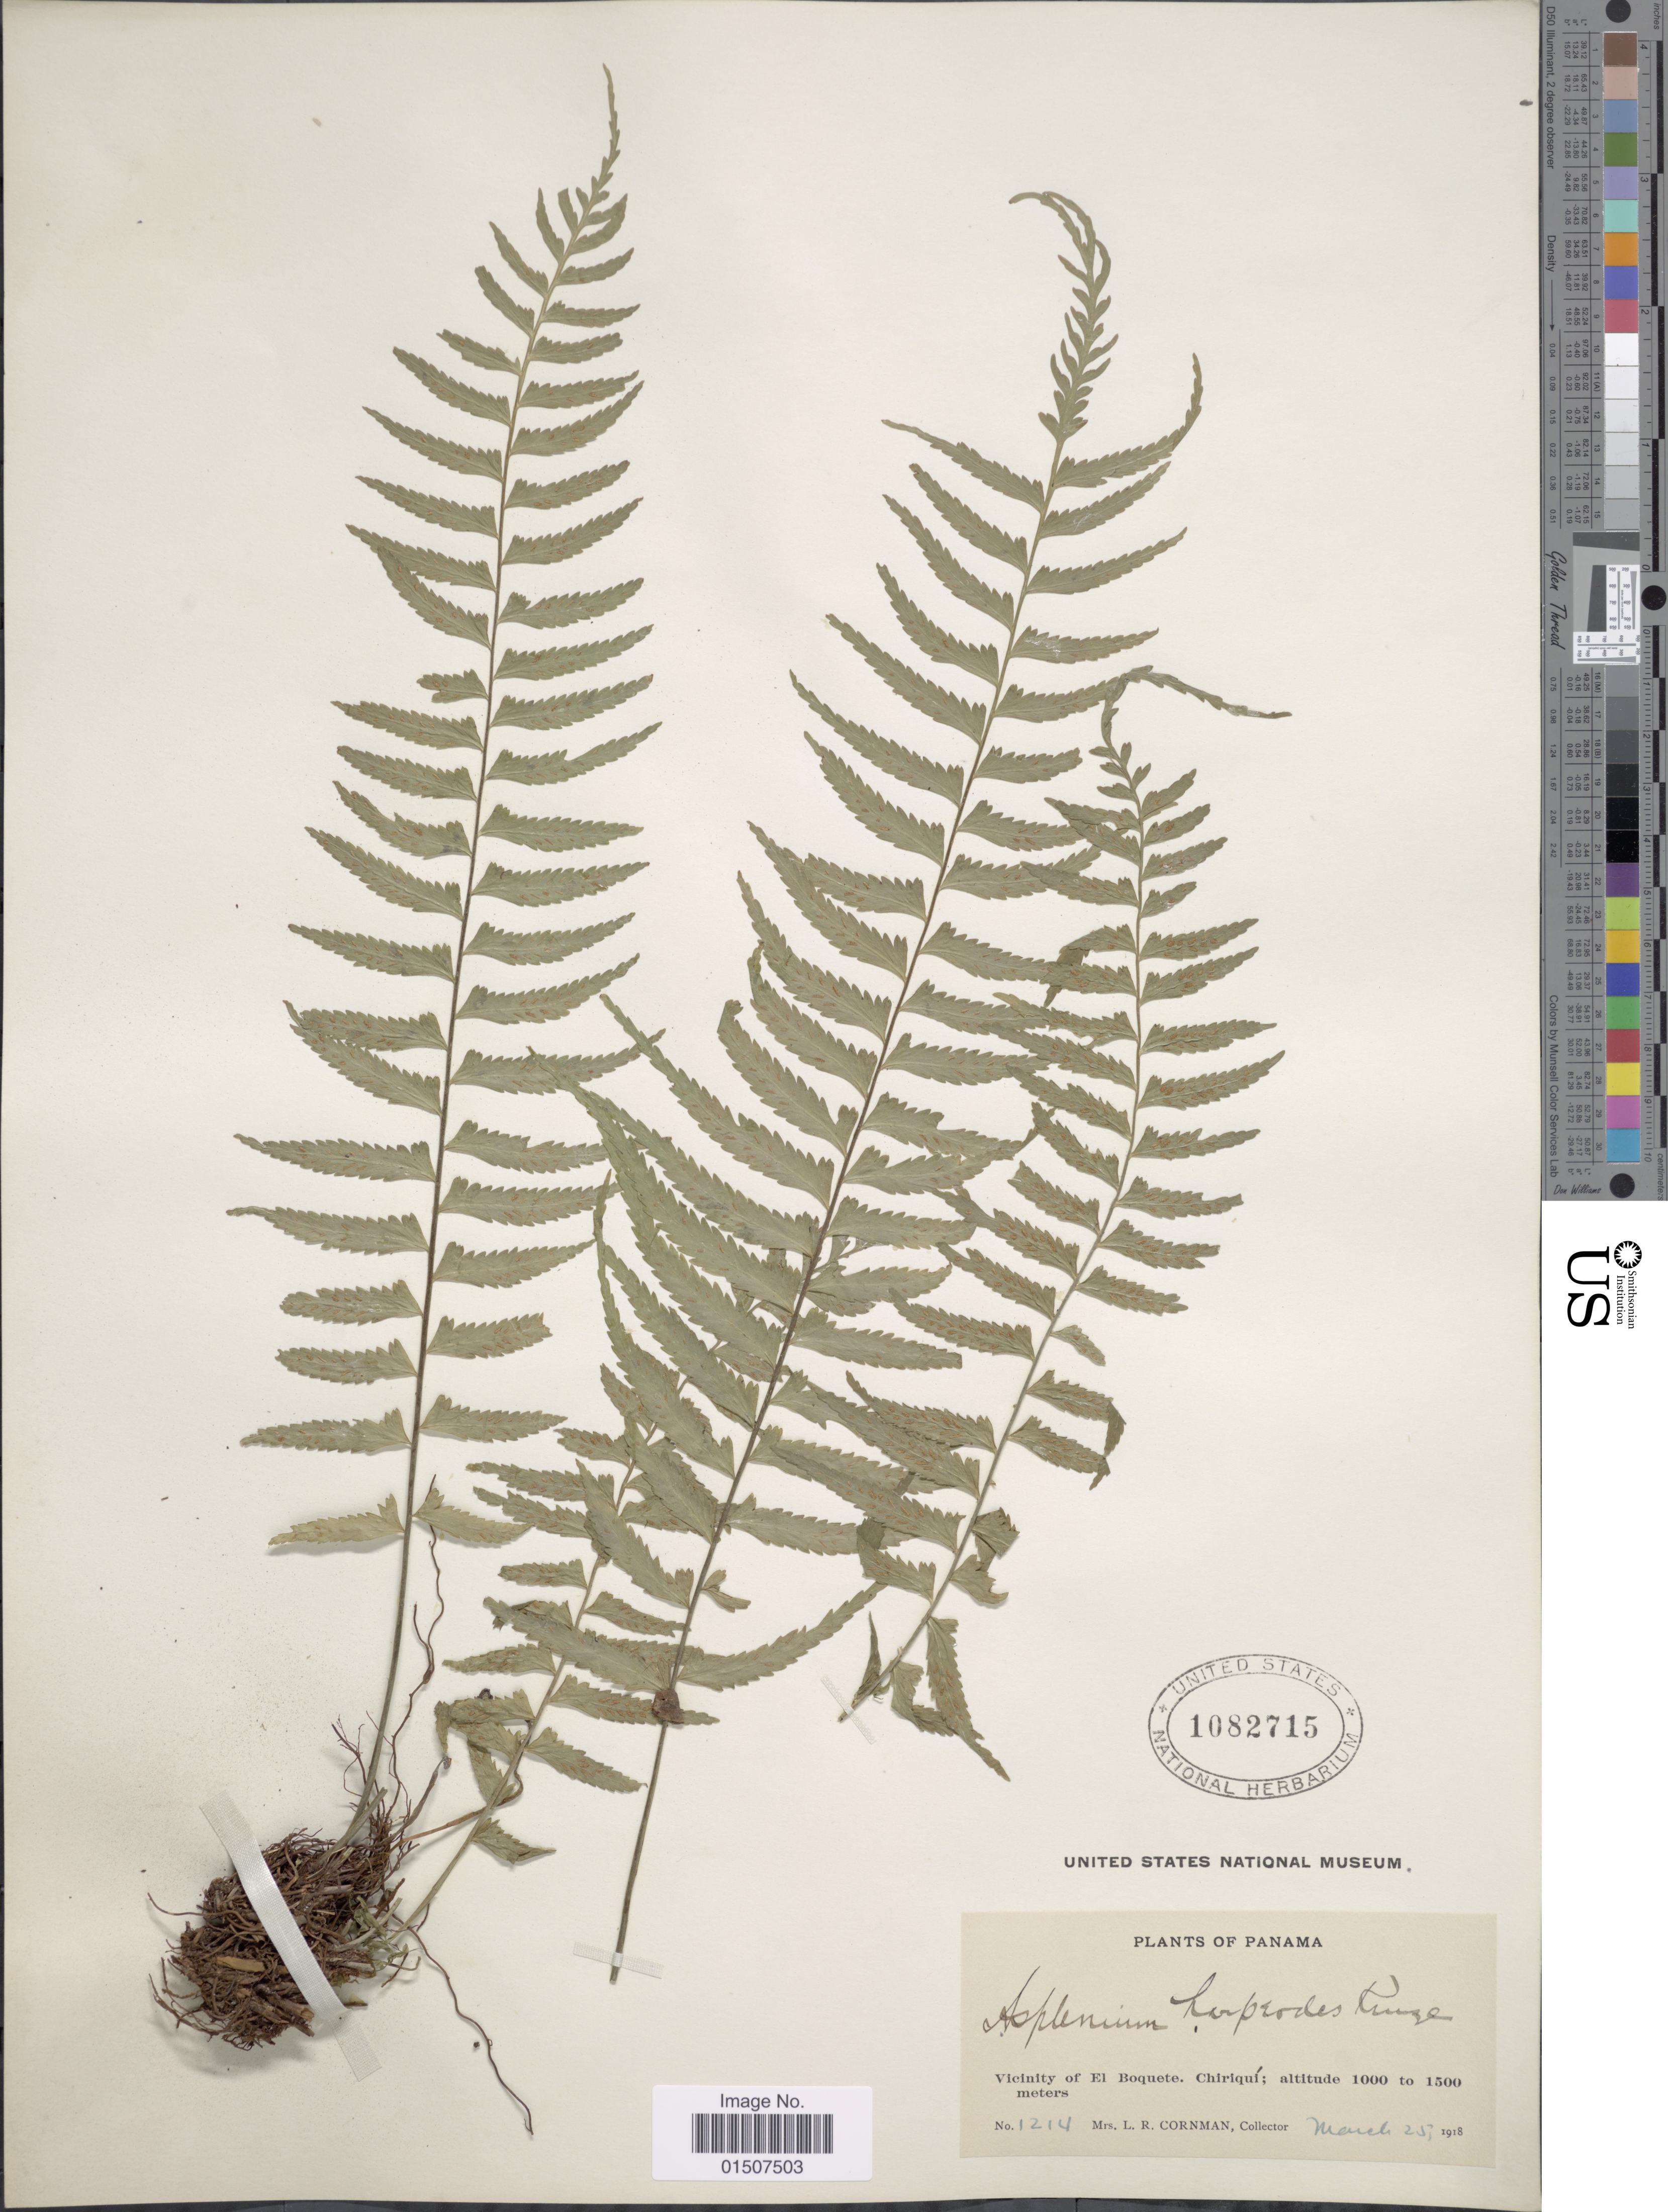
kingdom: Plantae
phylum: Tracheophyta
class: Polypodiopsida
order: Polypodiales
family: Aspleniaceae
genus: Asplenium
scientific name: Asplenium pululahuae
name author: Sodiro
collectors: L. Cornman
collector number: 1214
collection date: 1918-03-25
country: Panama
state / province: Chiriqui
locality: Vicinity of El Boquete. Chiriqui.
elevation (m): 1000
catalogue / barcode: US 1082715